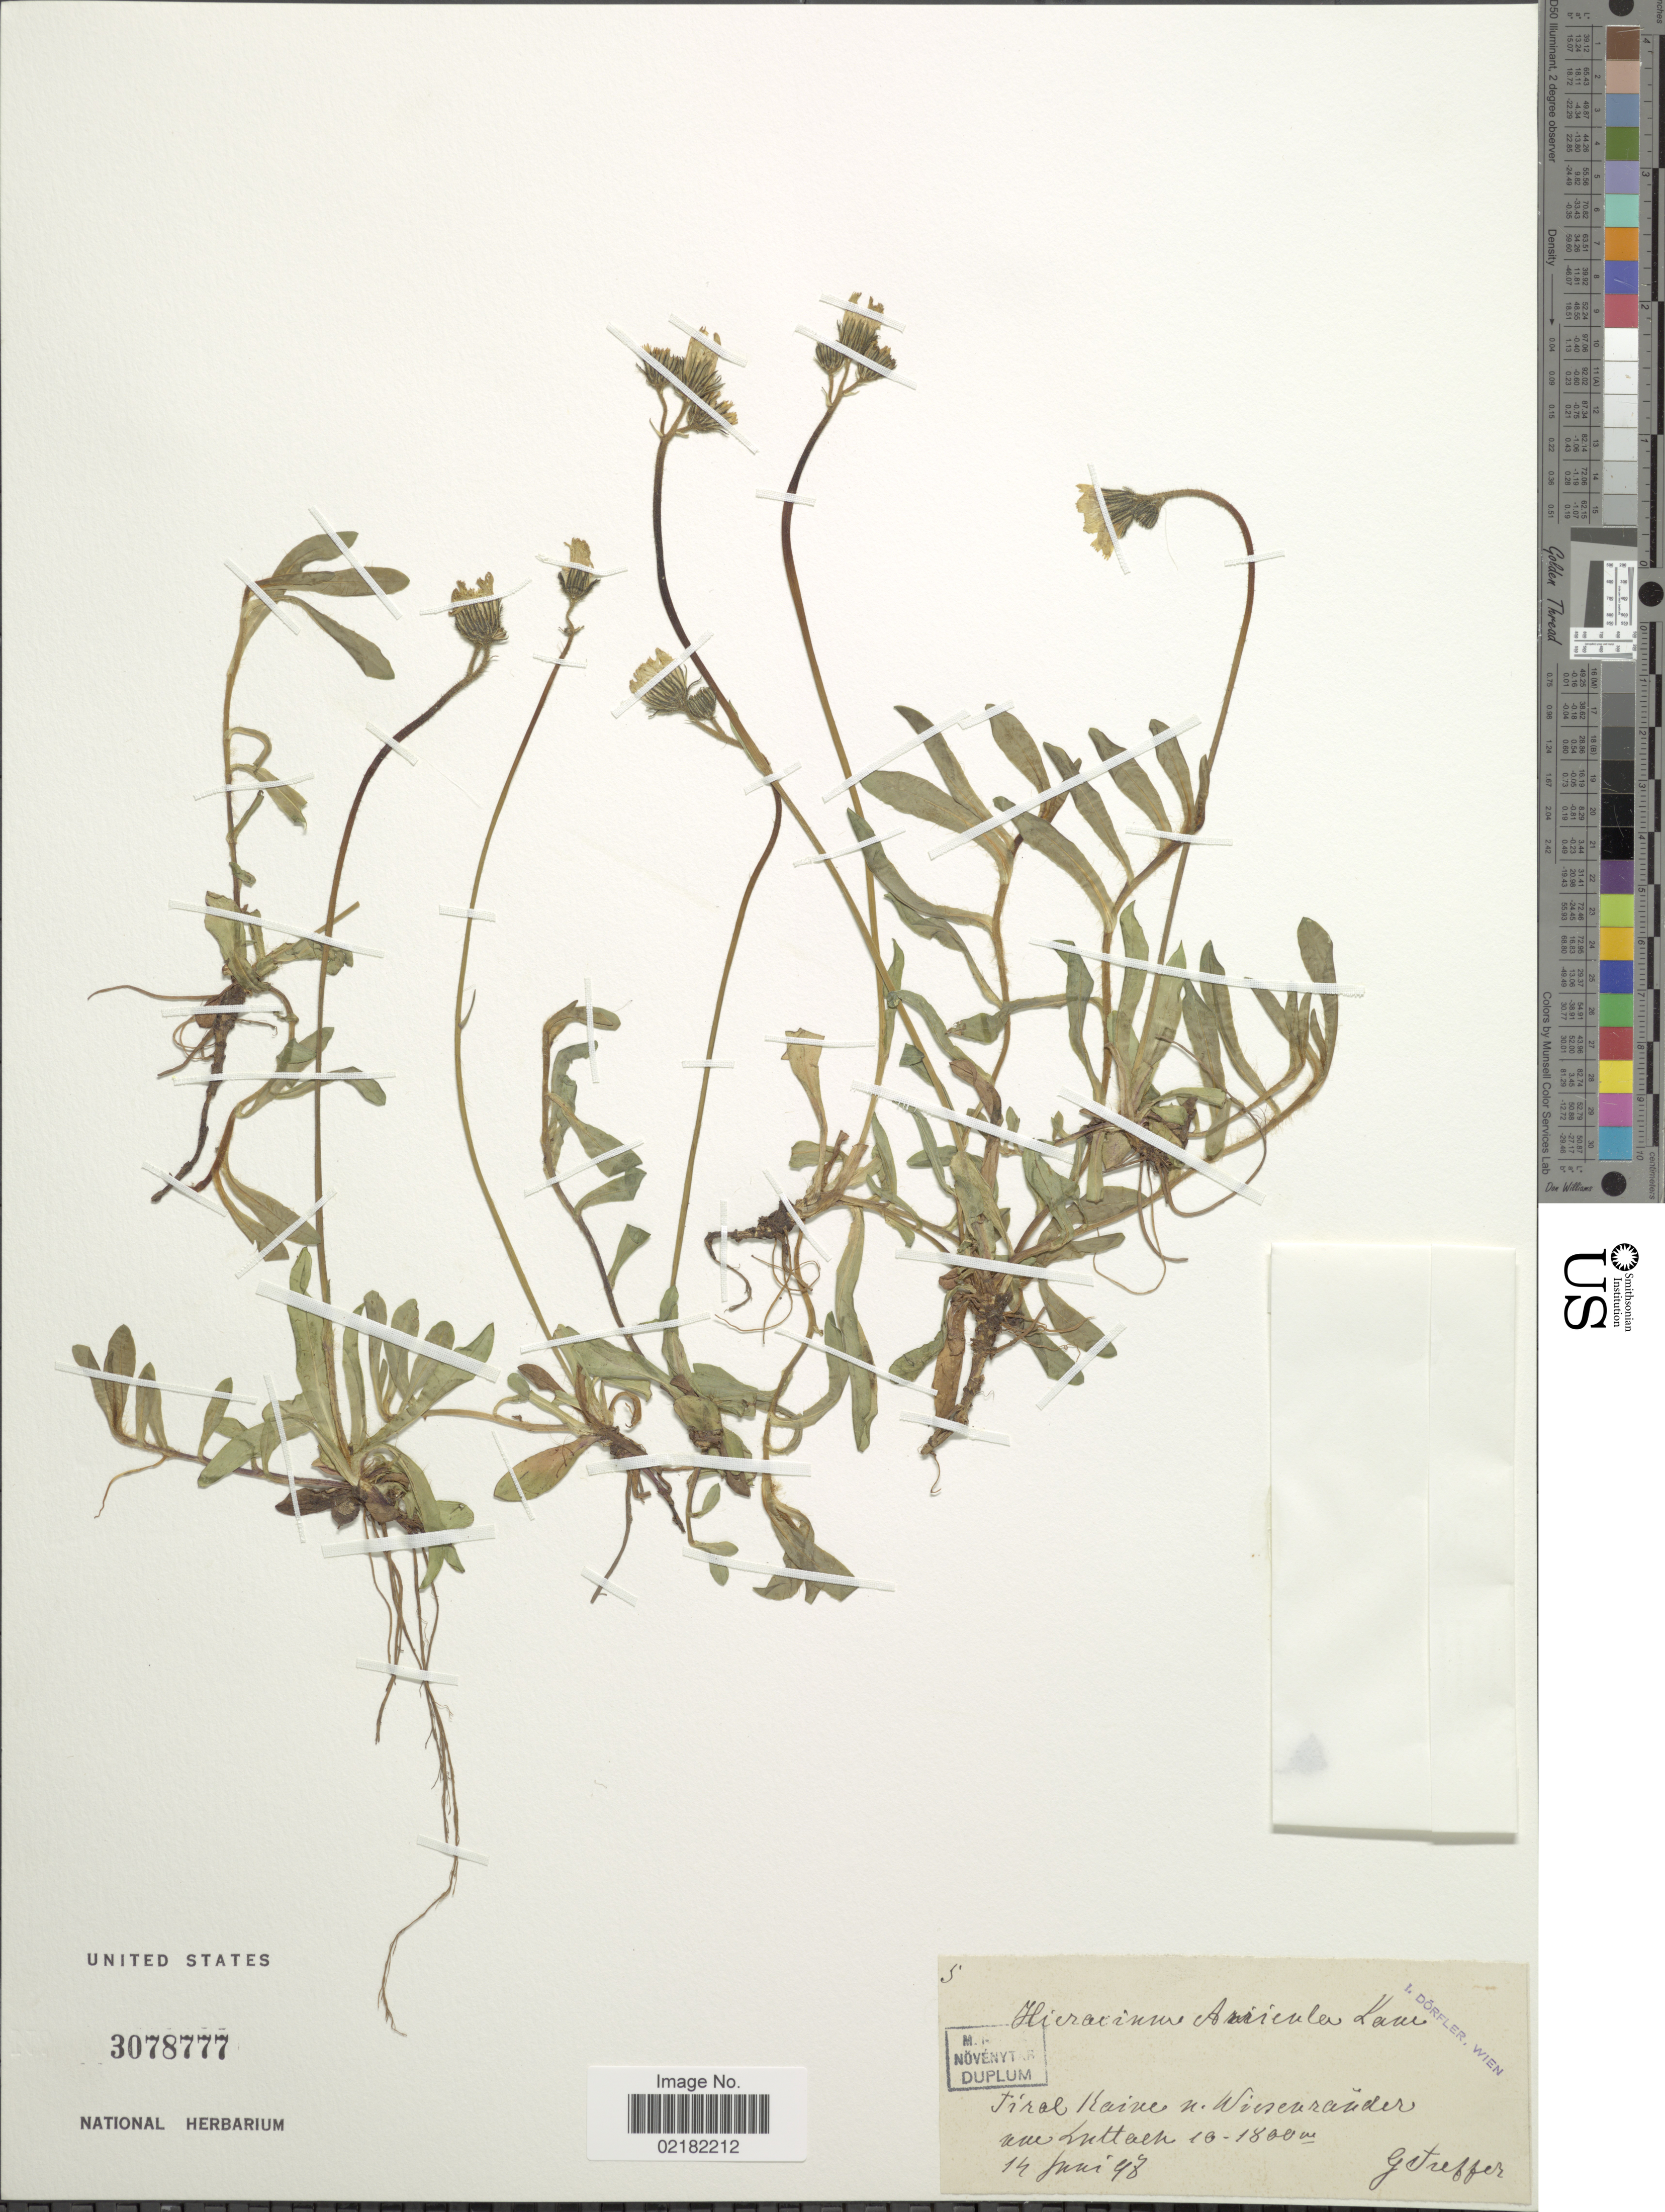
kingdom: Plantae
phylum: Tracheophyta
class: Magnoliopsida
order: Asterales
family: Asteraceae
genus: Pilosella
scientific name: Pilosella floribunda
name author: (Wimm. & Grab.) Fr. a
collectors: G. Treffer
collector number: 5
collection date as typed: Transcribed d/m/y: 14/6/98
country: Italy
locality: Tirol Kaine n. Wiesenränder am Luttach.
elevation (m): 1000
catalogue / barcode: US 3078777